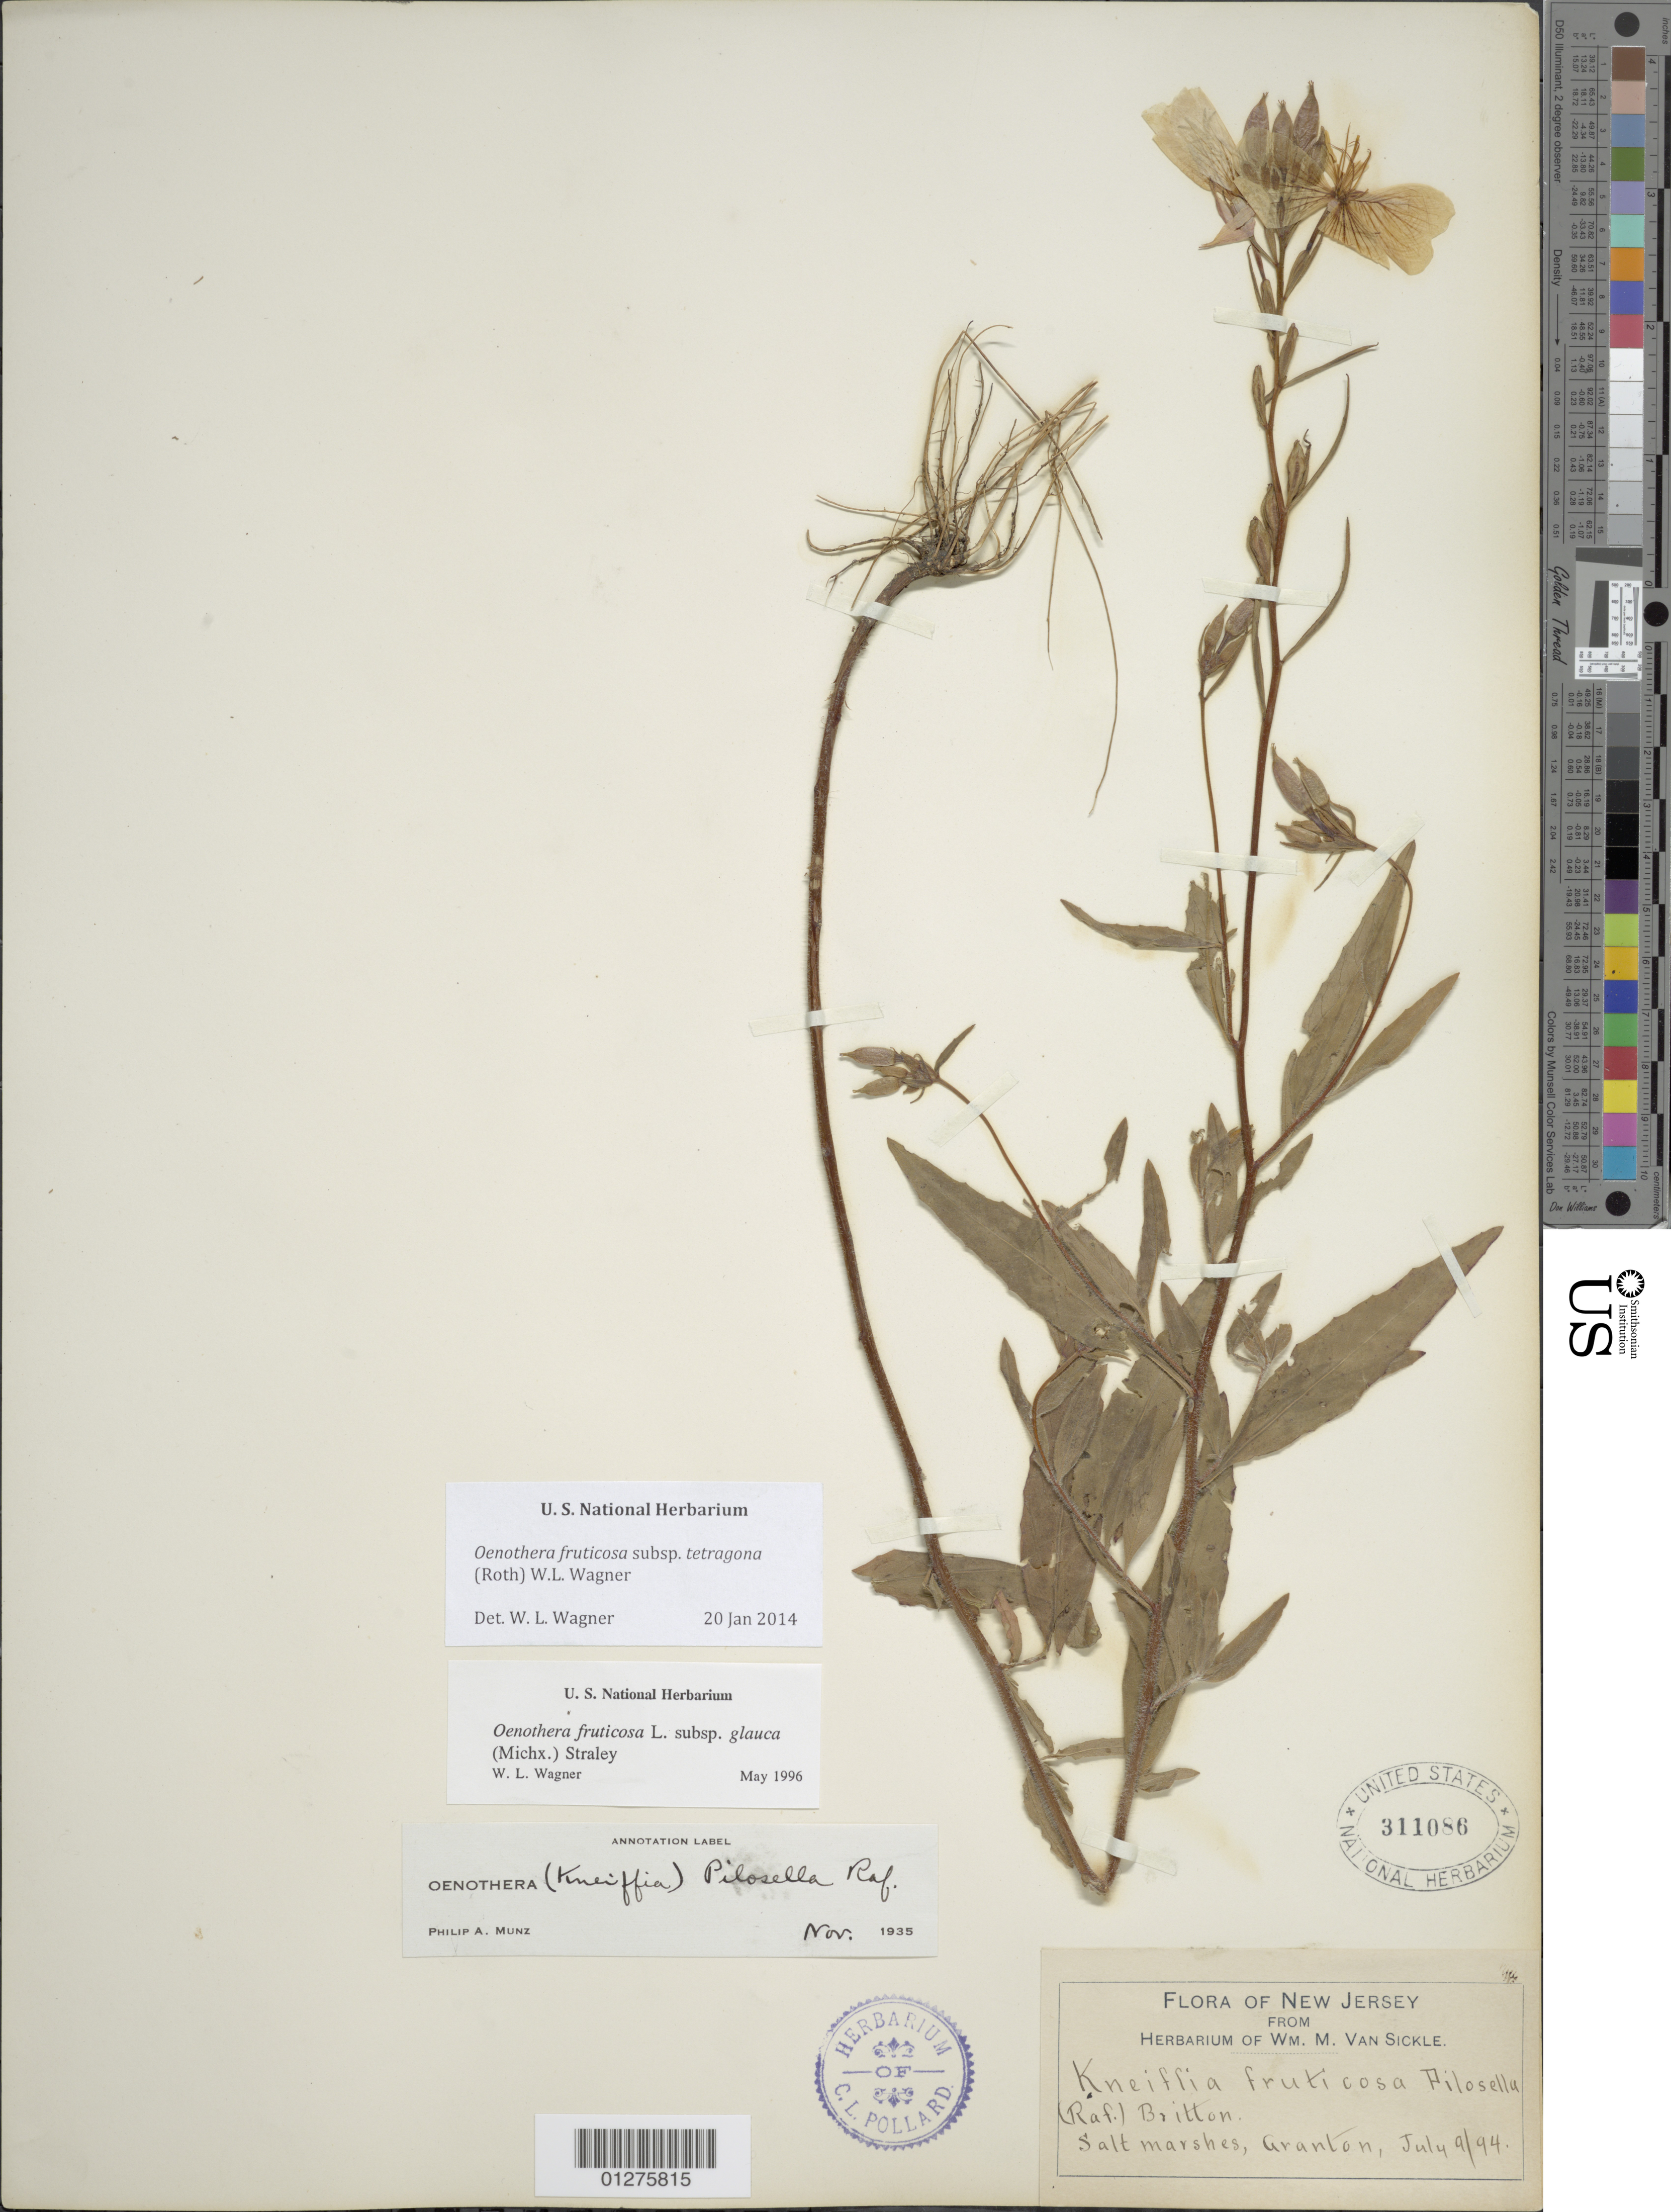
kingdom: Plantae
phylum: Tracheophyta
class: Magnoliopsida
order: Myrtales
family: Onagraceae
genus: Oenothera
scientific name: Oenothera fruticosa subsp. tetragona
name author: (Roth) W.L. Wagner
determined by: Wagner, W. L., (BOT), Smithsonian Institution - National Museum of Natural History (UNITED STATES)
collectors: W. M. Van Sickle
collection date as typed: Jul 9\94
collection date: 1894-07-09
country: United States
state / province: New Jersey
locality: Granton.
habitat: Salt marshes.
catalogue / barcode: US 311086